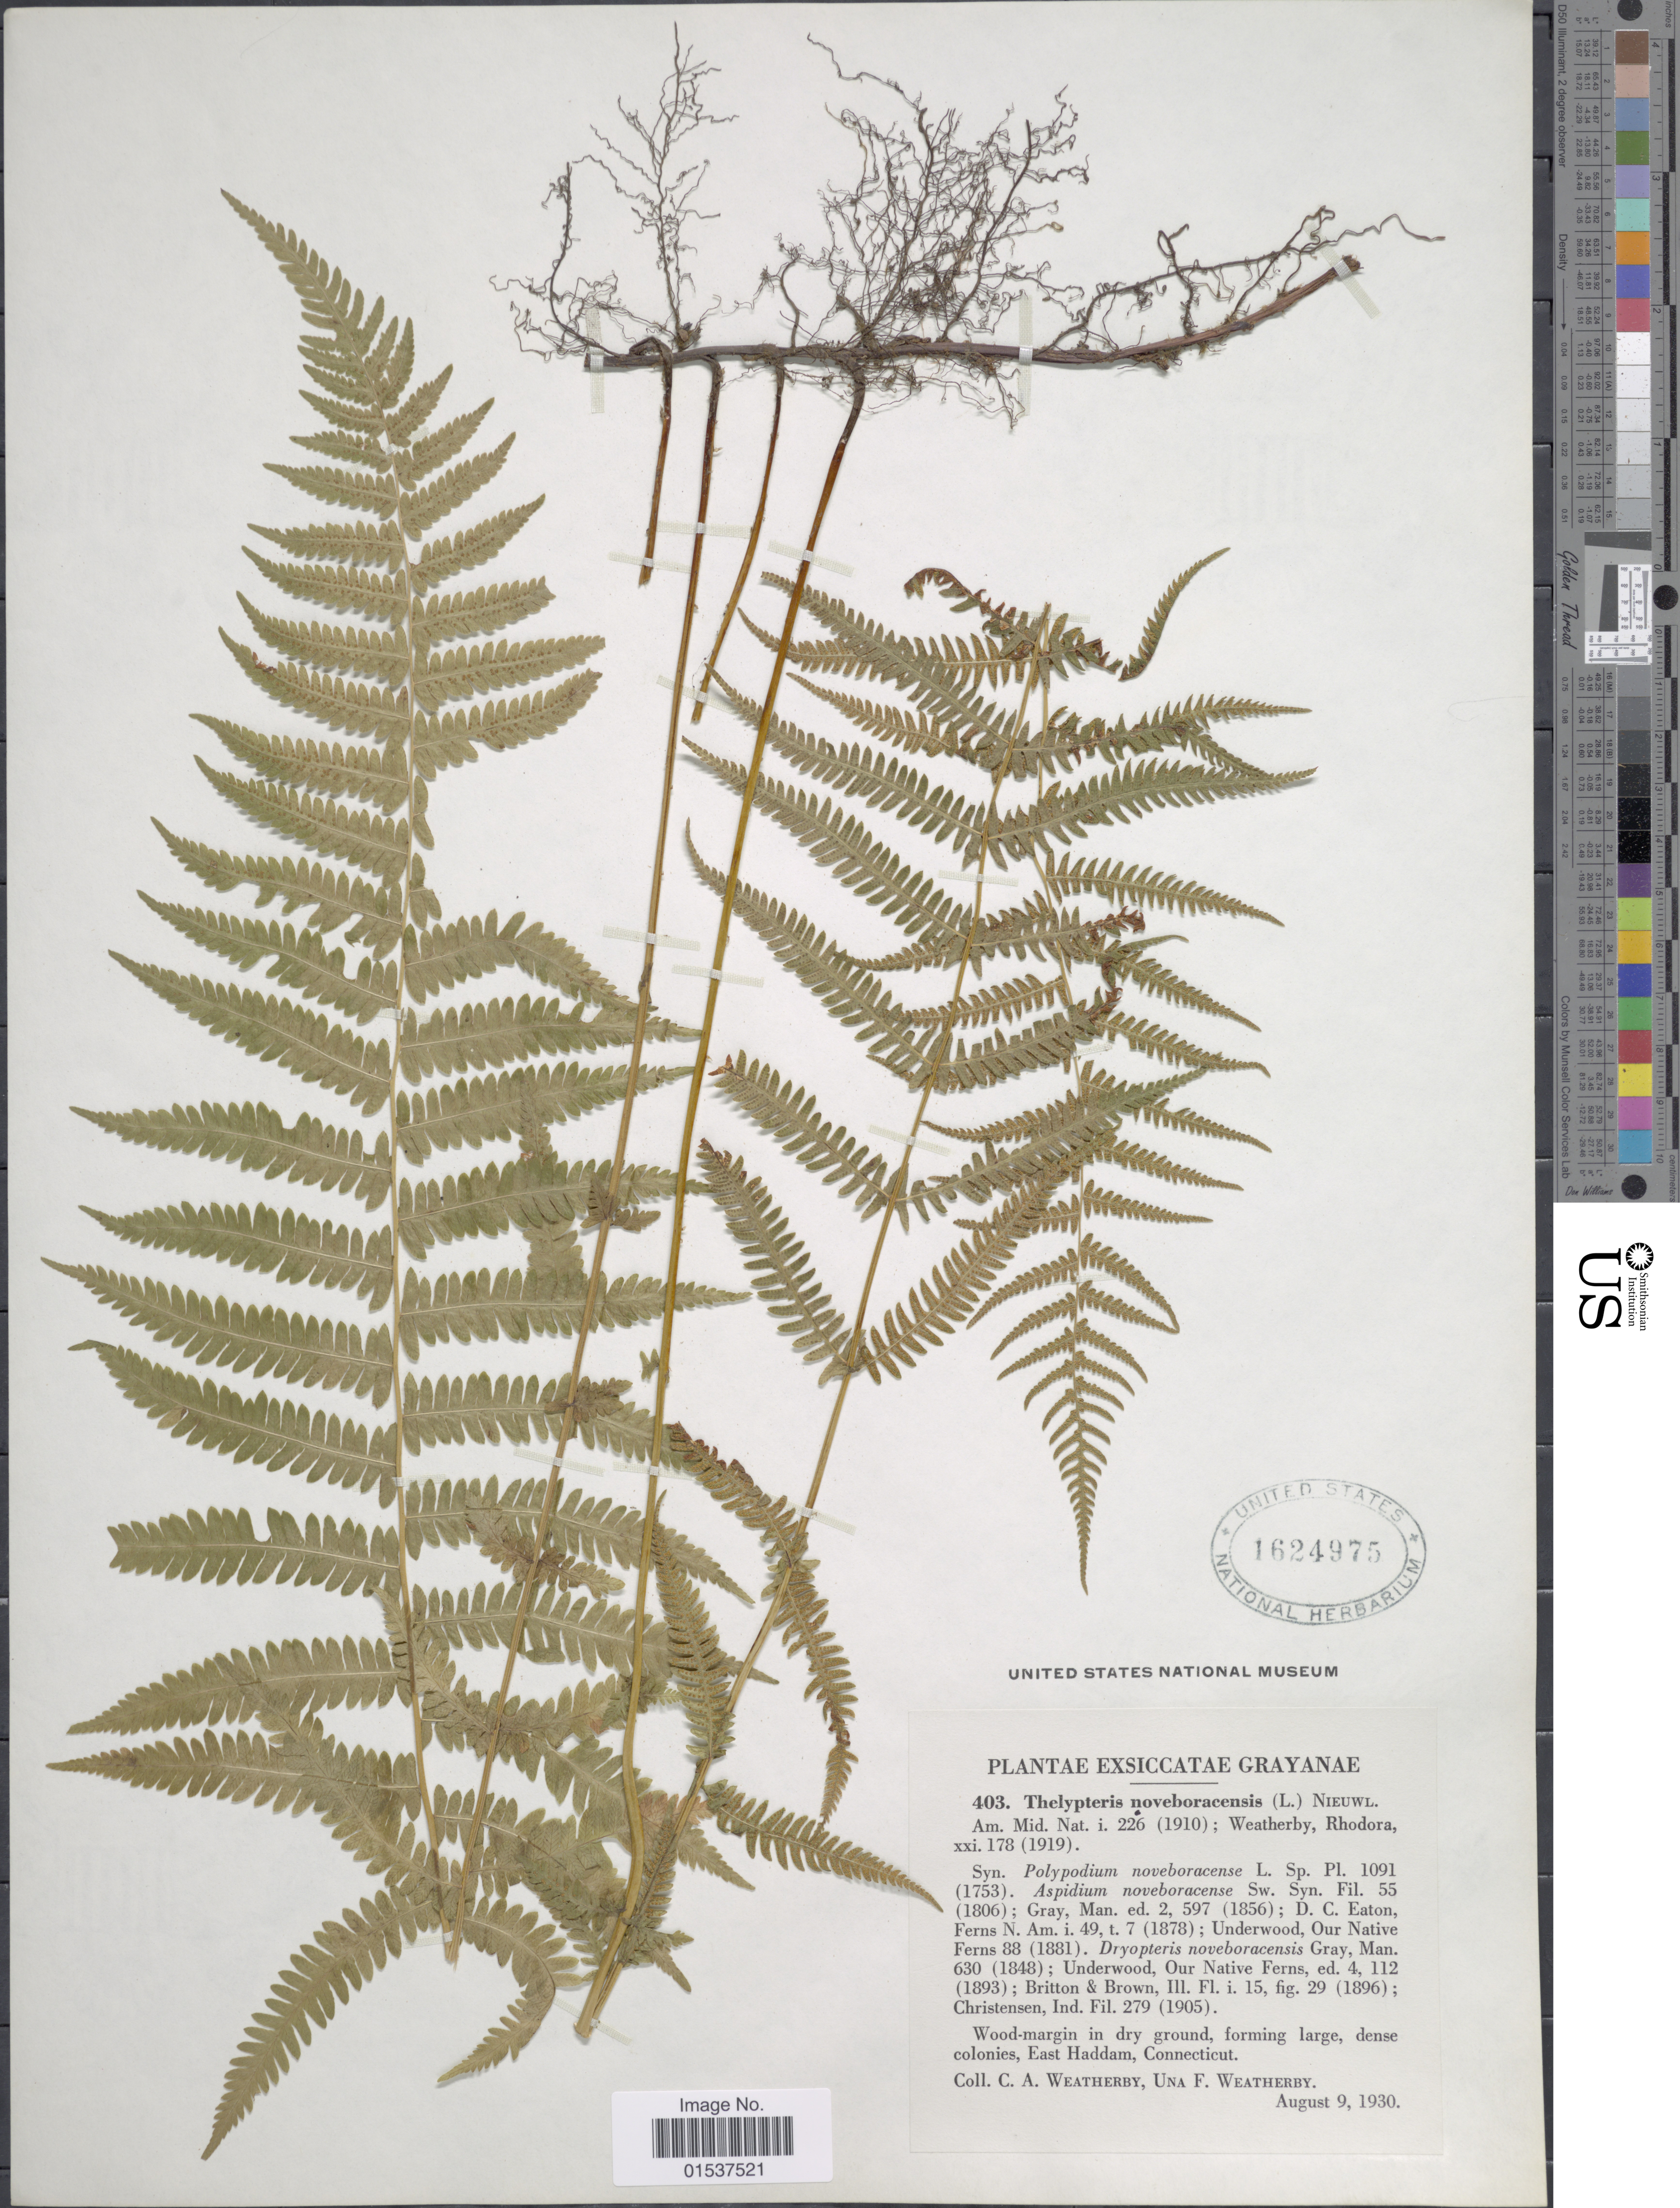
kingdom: Plantae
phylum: Tracheophyta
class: Polypodiopsida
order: Polypodiales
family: Thelypteridaceae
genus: Parathelypteris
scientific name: Parathelypteris noveboracensis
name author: (L.) Ching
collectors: C. A. Weatherby & U. L. Weatherby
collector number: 403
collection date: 1930-08-09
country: United States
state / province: Connecticut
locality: East Haddam, Connecticut.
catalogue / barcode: US 1624975